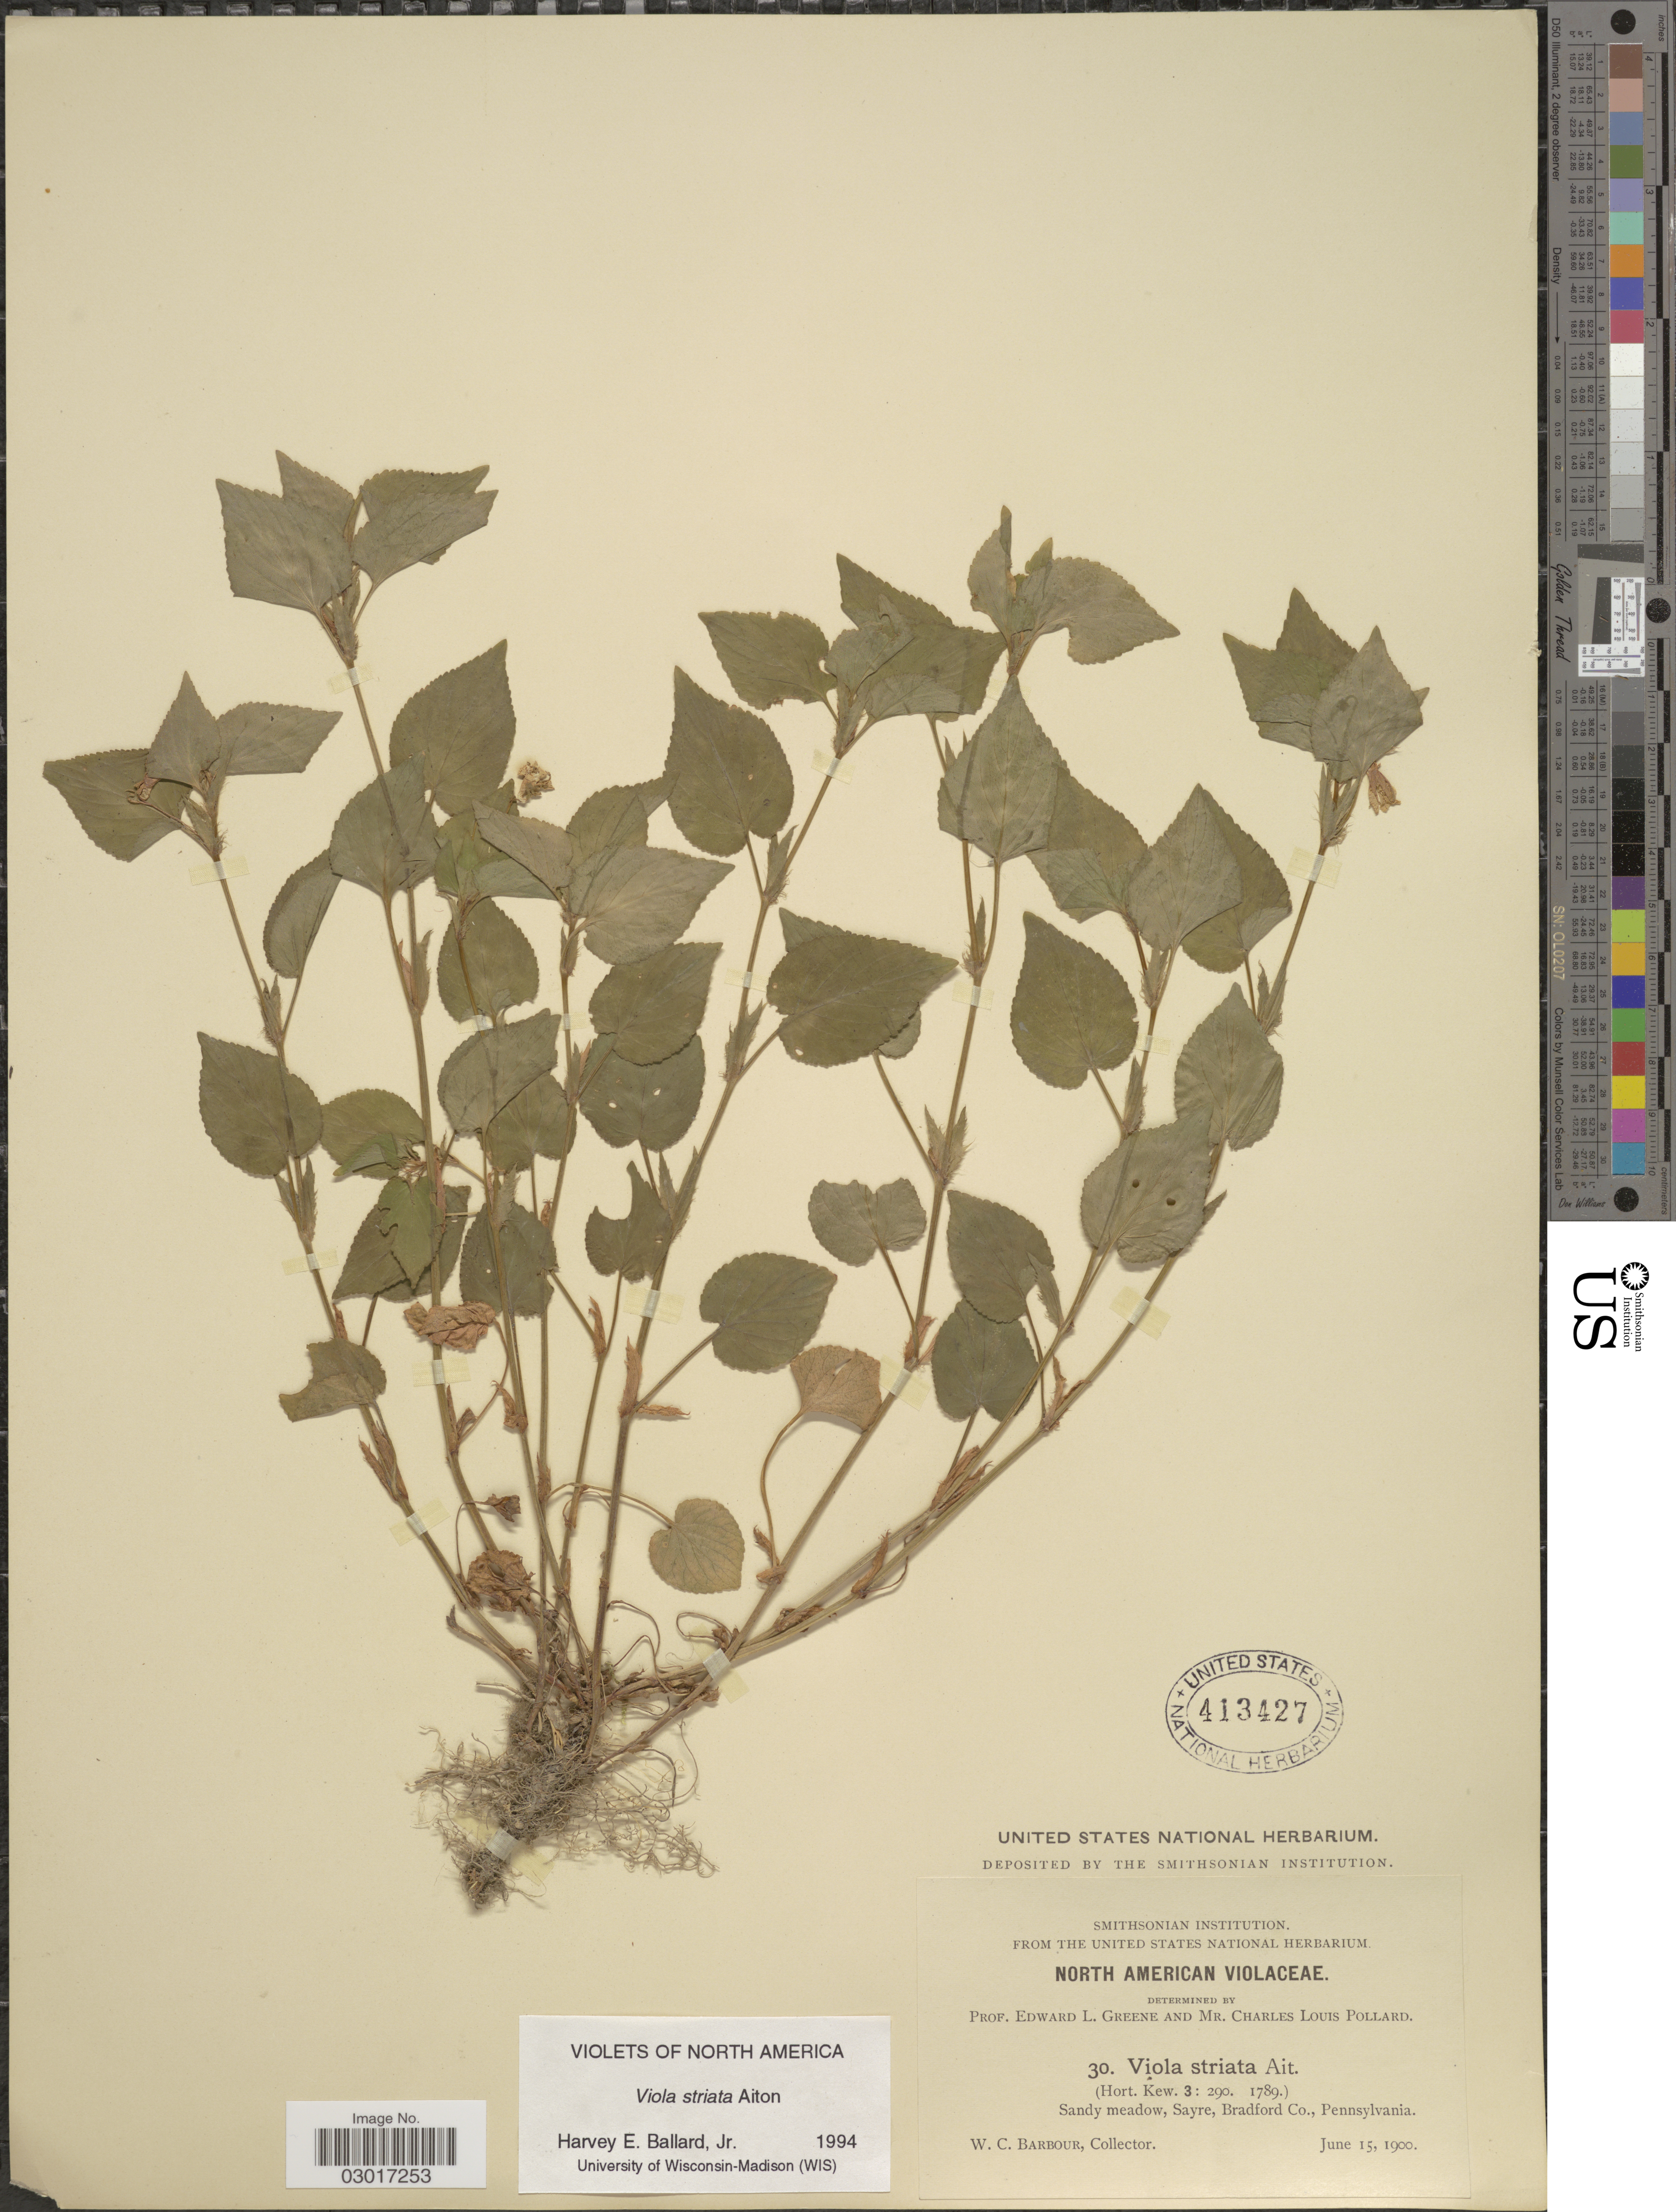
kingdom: Plantae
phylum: Tracheophyta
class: Magnoliopsida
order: Malpighiales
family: Violaceae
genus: Viola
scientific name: Viola striata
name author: Aiton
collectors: W. Barbour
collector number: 30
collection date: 1900-06-15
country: United States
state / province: Pennsylvania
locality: Sandy meadow, Sayre, Bradford Co.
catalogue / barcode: US 413427